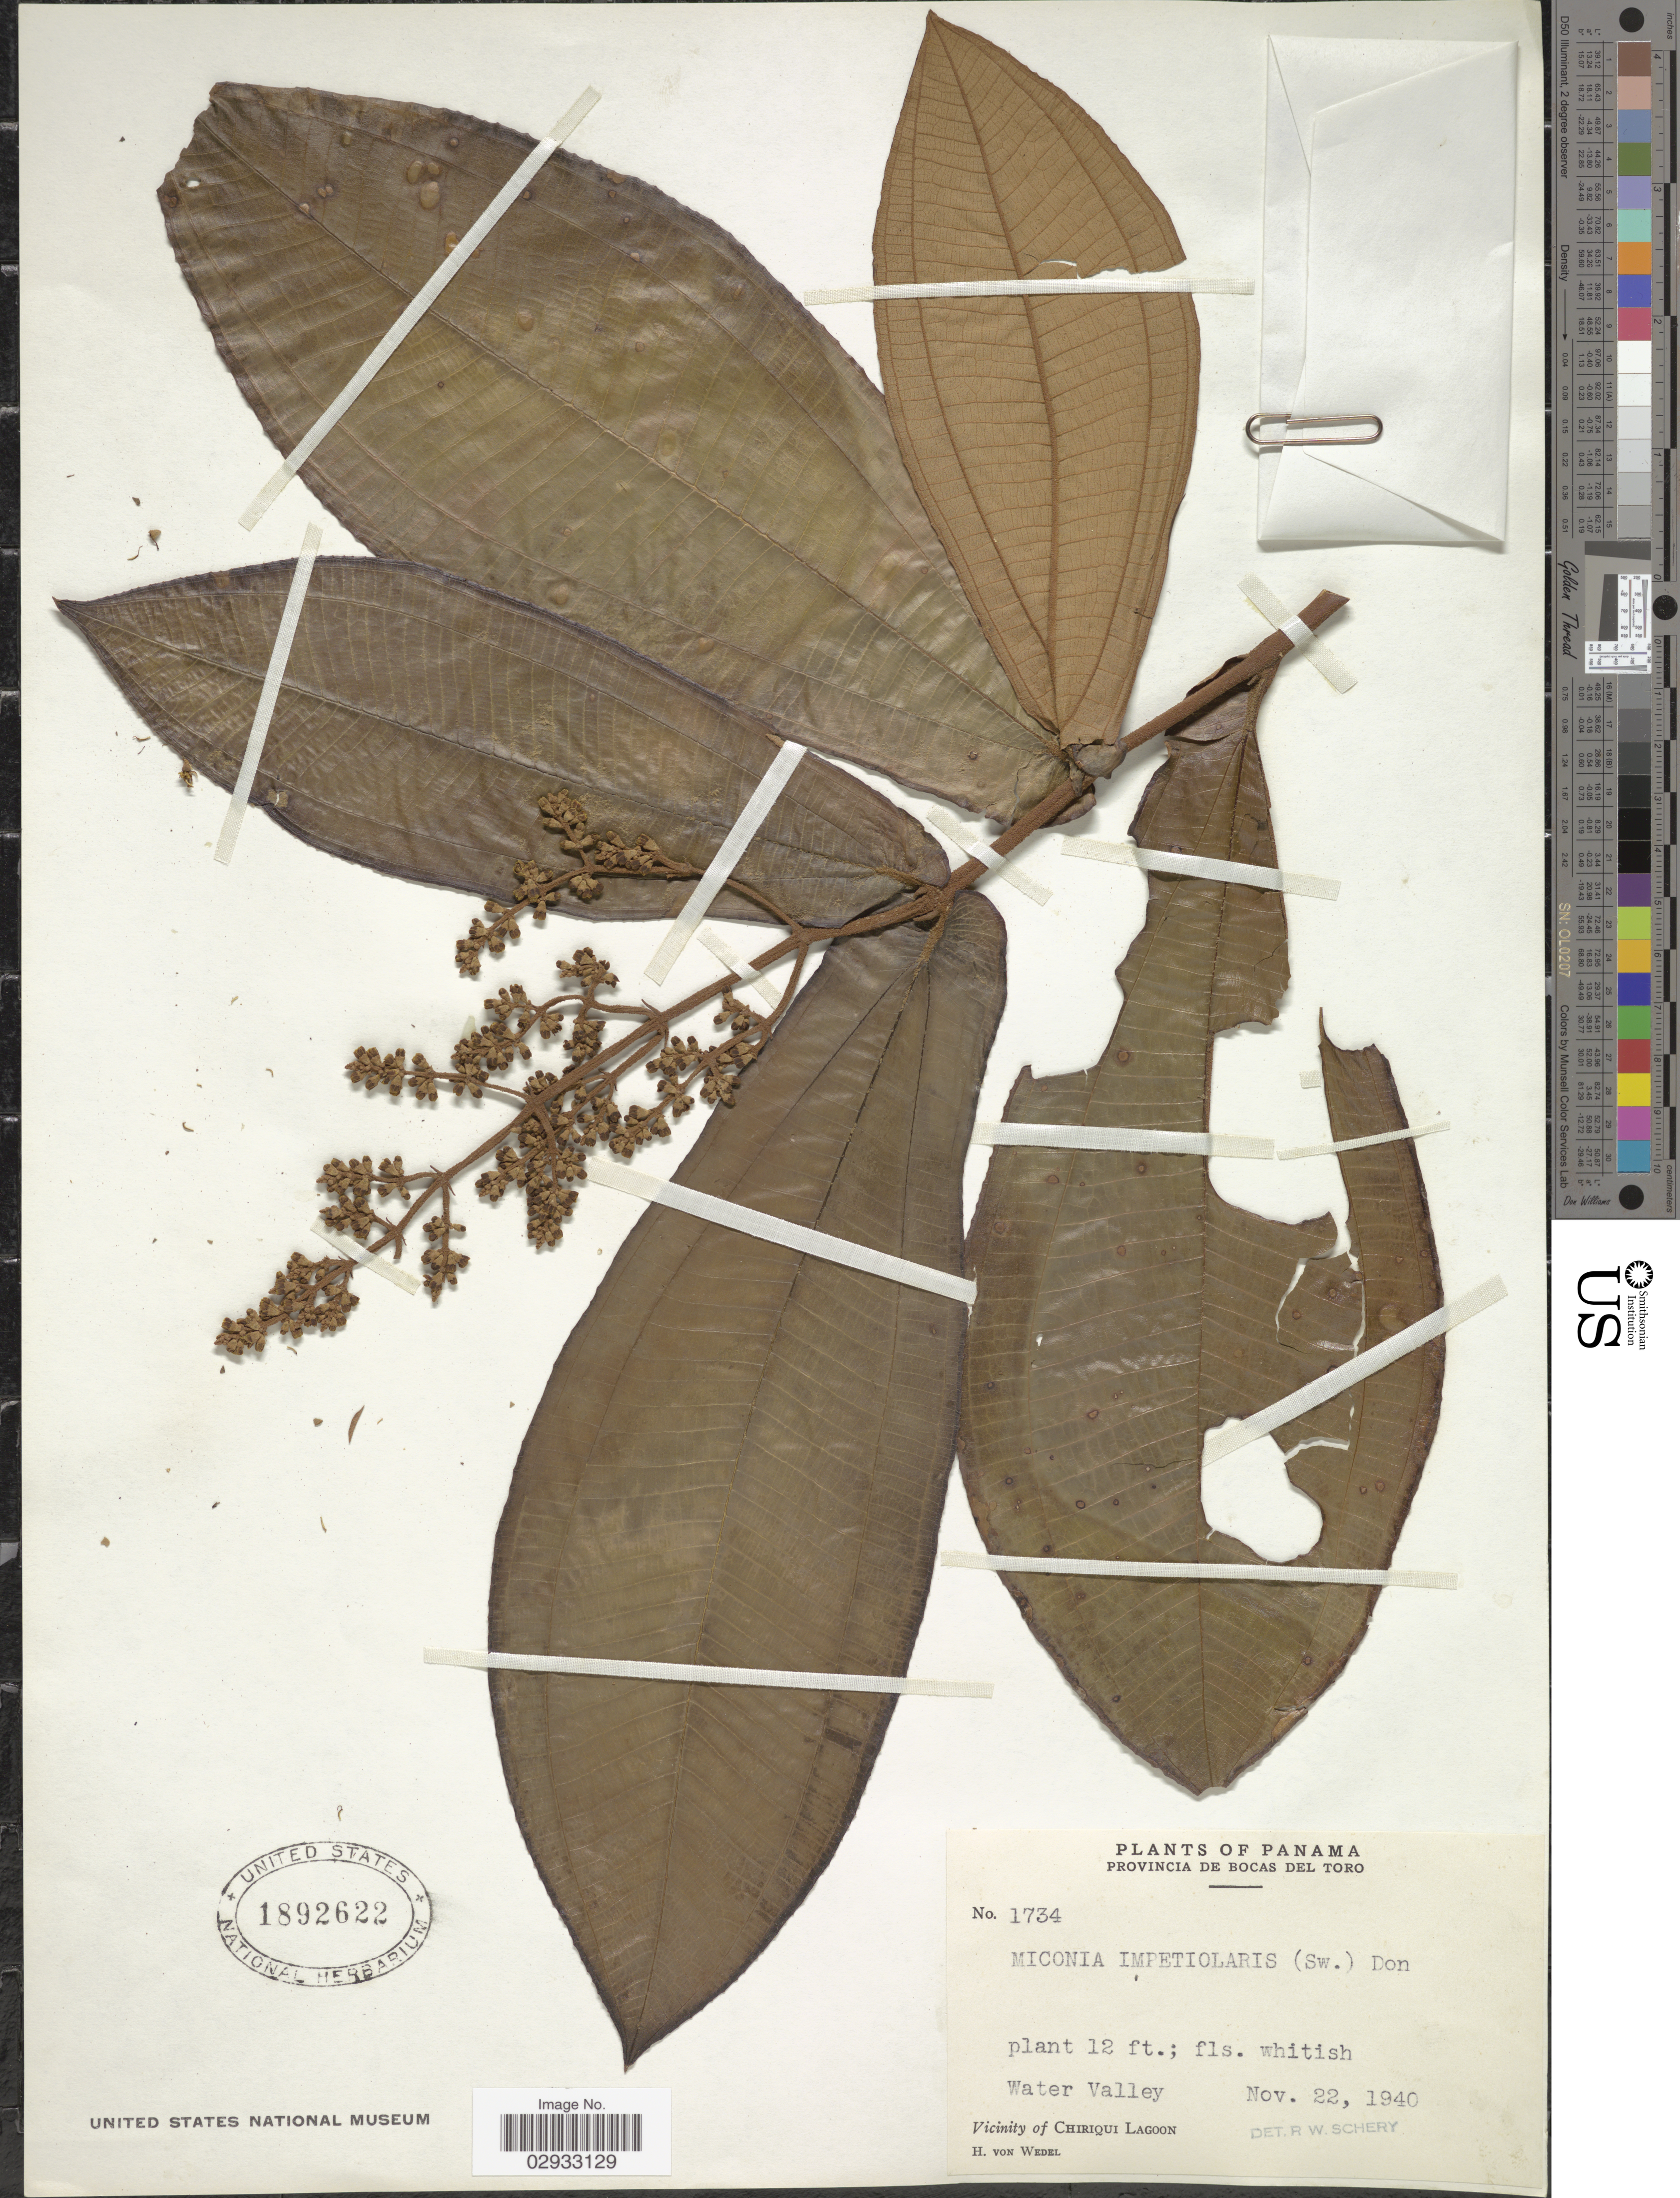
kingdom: Plantae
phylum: Tracheophyta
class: Magnoliopsida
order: Myrtales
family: Melastomataceae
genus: Miconia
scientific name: Miconia impetiolaris var. pandurifolia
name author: Naudin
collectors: H. von Wedel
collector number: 1734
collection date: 1940-11-22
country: Panama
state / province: Bocas del Toro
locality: Provincia de Bocas Del Toro. Water Valley. Vicinity of Chiriqui Lagoon.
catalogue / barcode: US 1892622